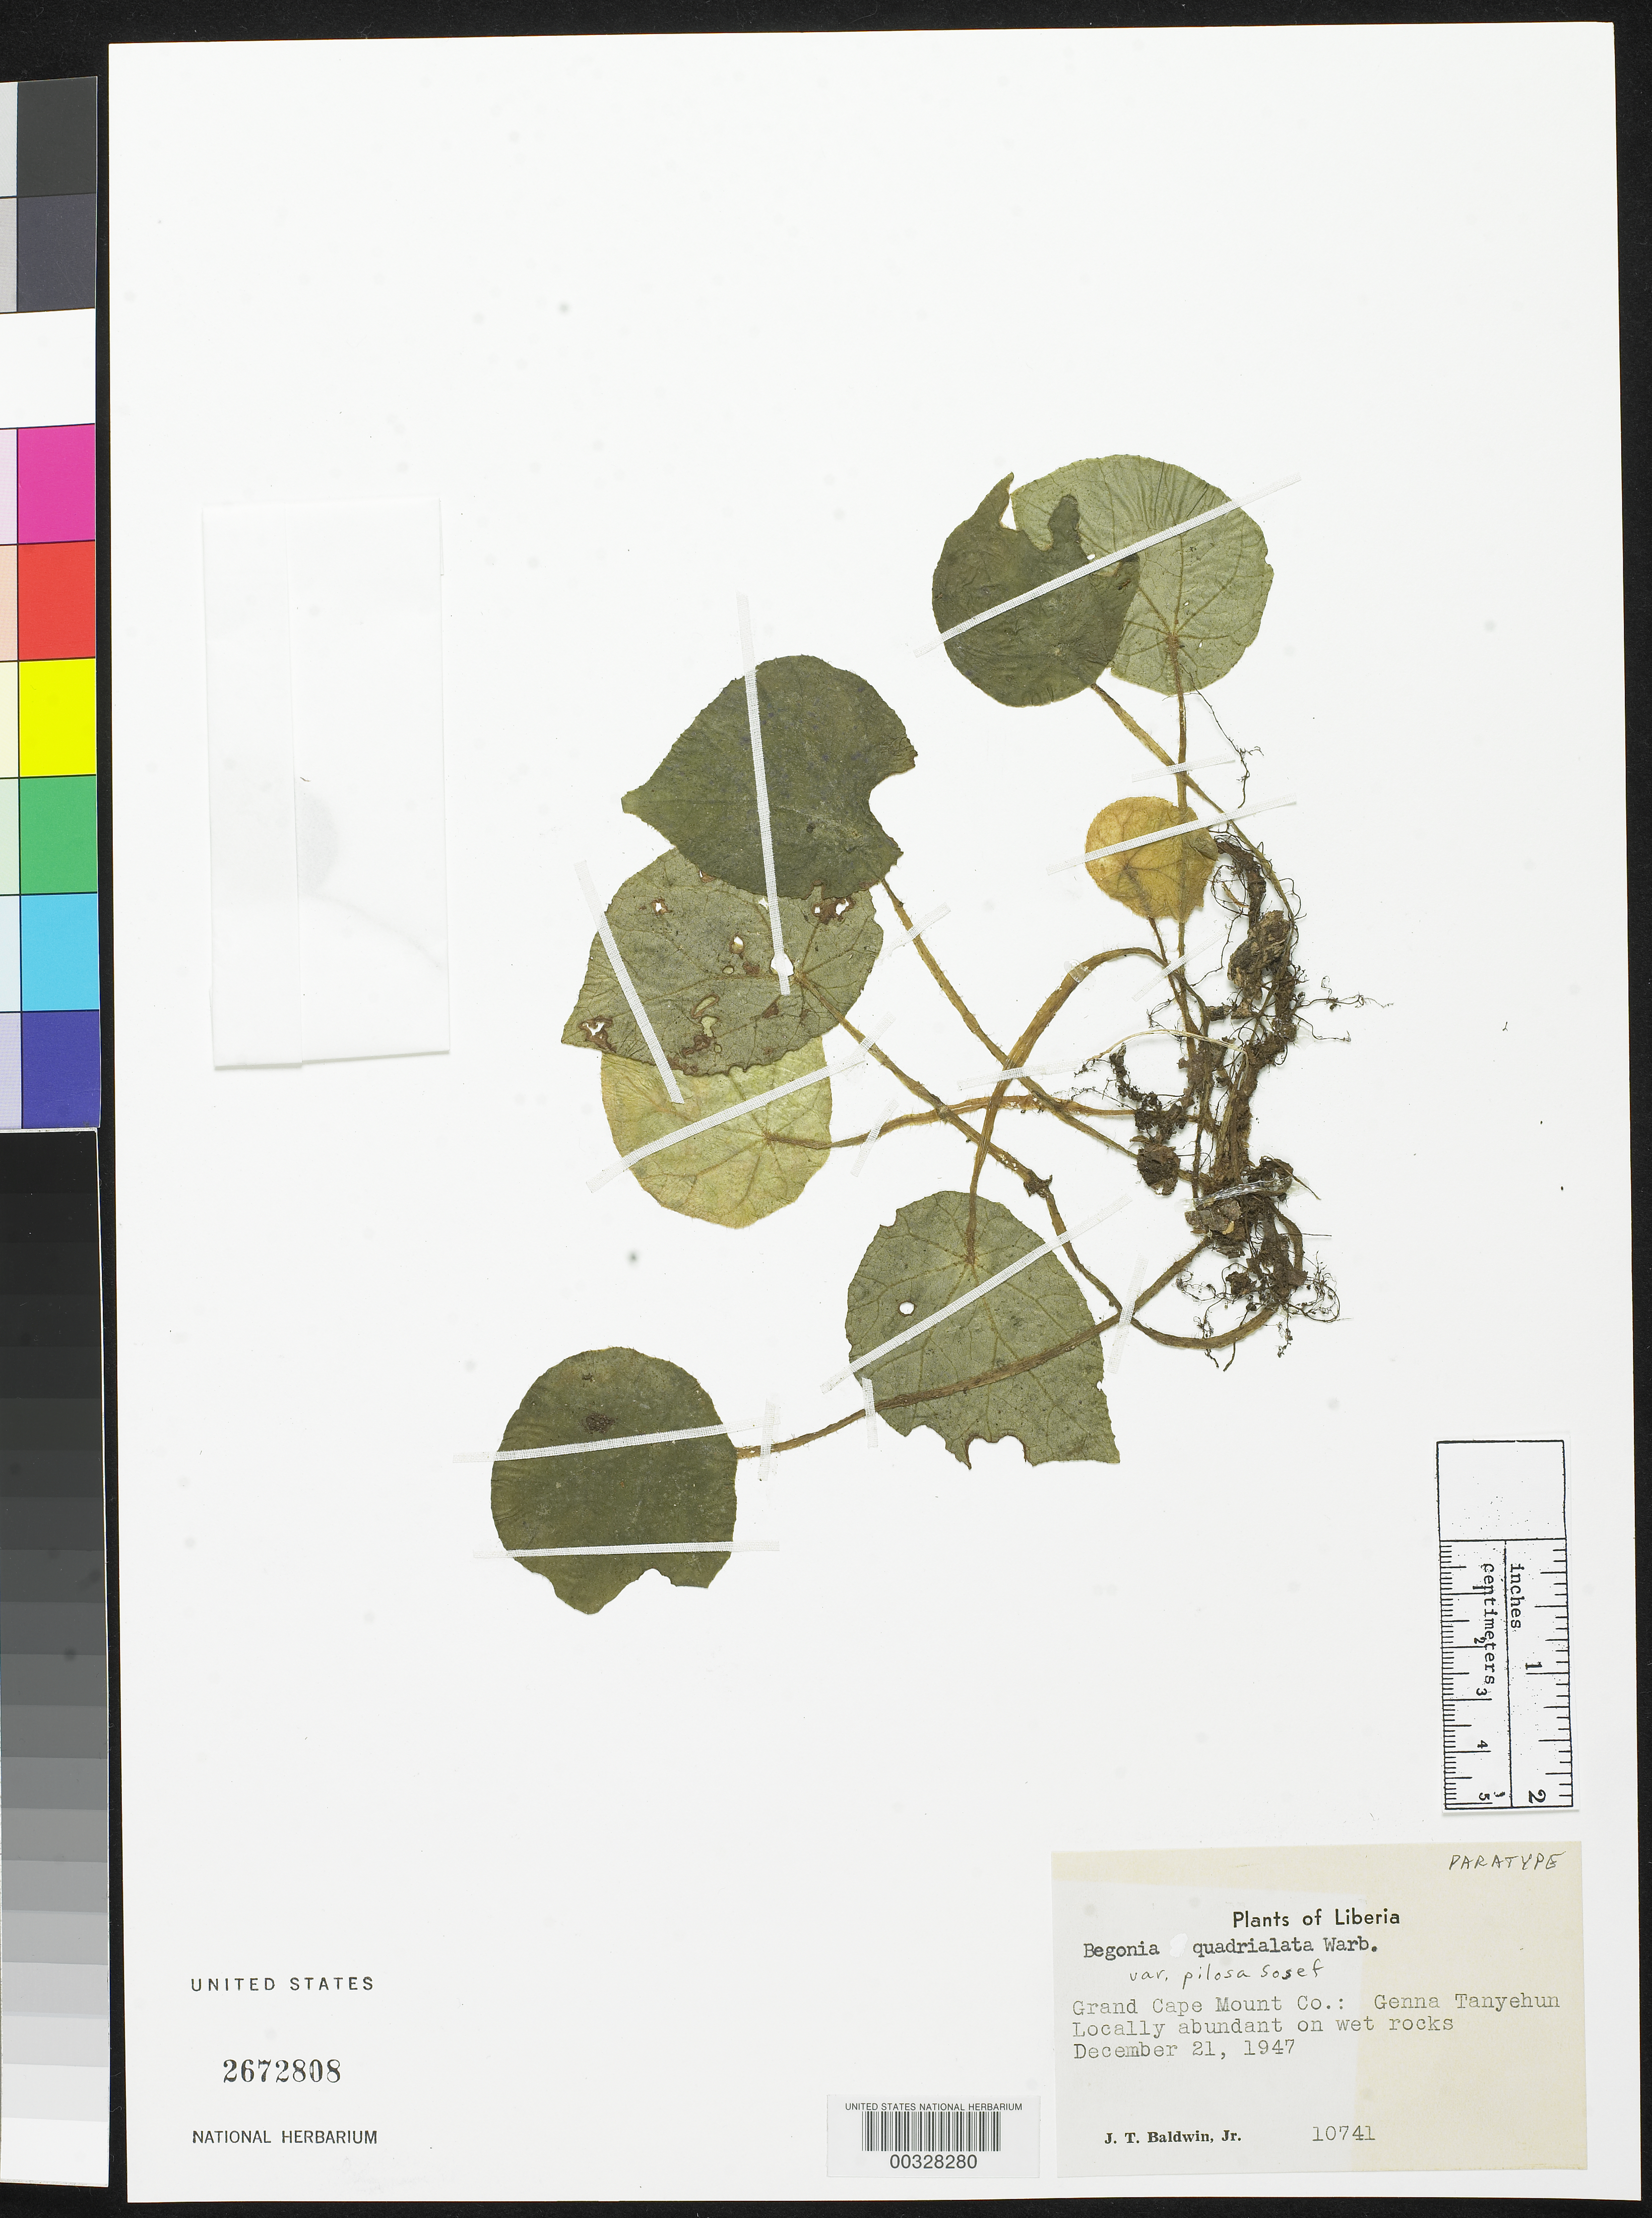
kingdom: Plantae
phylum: Tracheophyta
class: Magnoliopsida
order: Cucurbitales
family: Begoniaceae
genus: Begonia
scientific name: Begonia quadrialata var. pilosa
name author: Sosef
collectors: J. T. Baldwin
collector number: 10741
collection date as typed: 21 Dec 1947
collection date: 1947-12-21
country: Liberia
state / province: Grand Cape Mount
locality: Genna tanyehun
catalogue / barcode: US 2672808